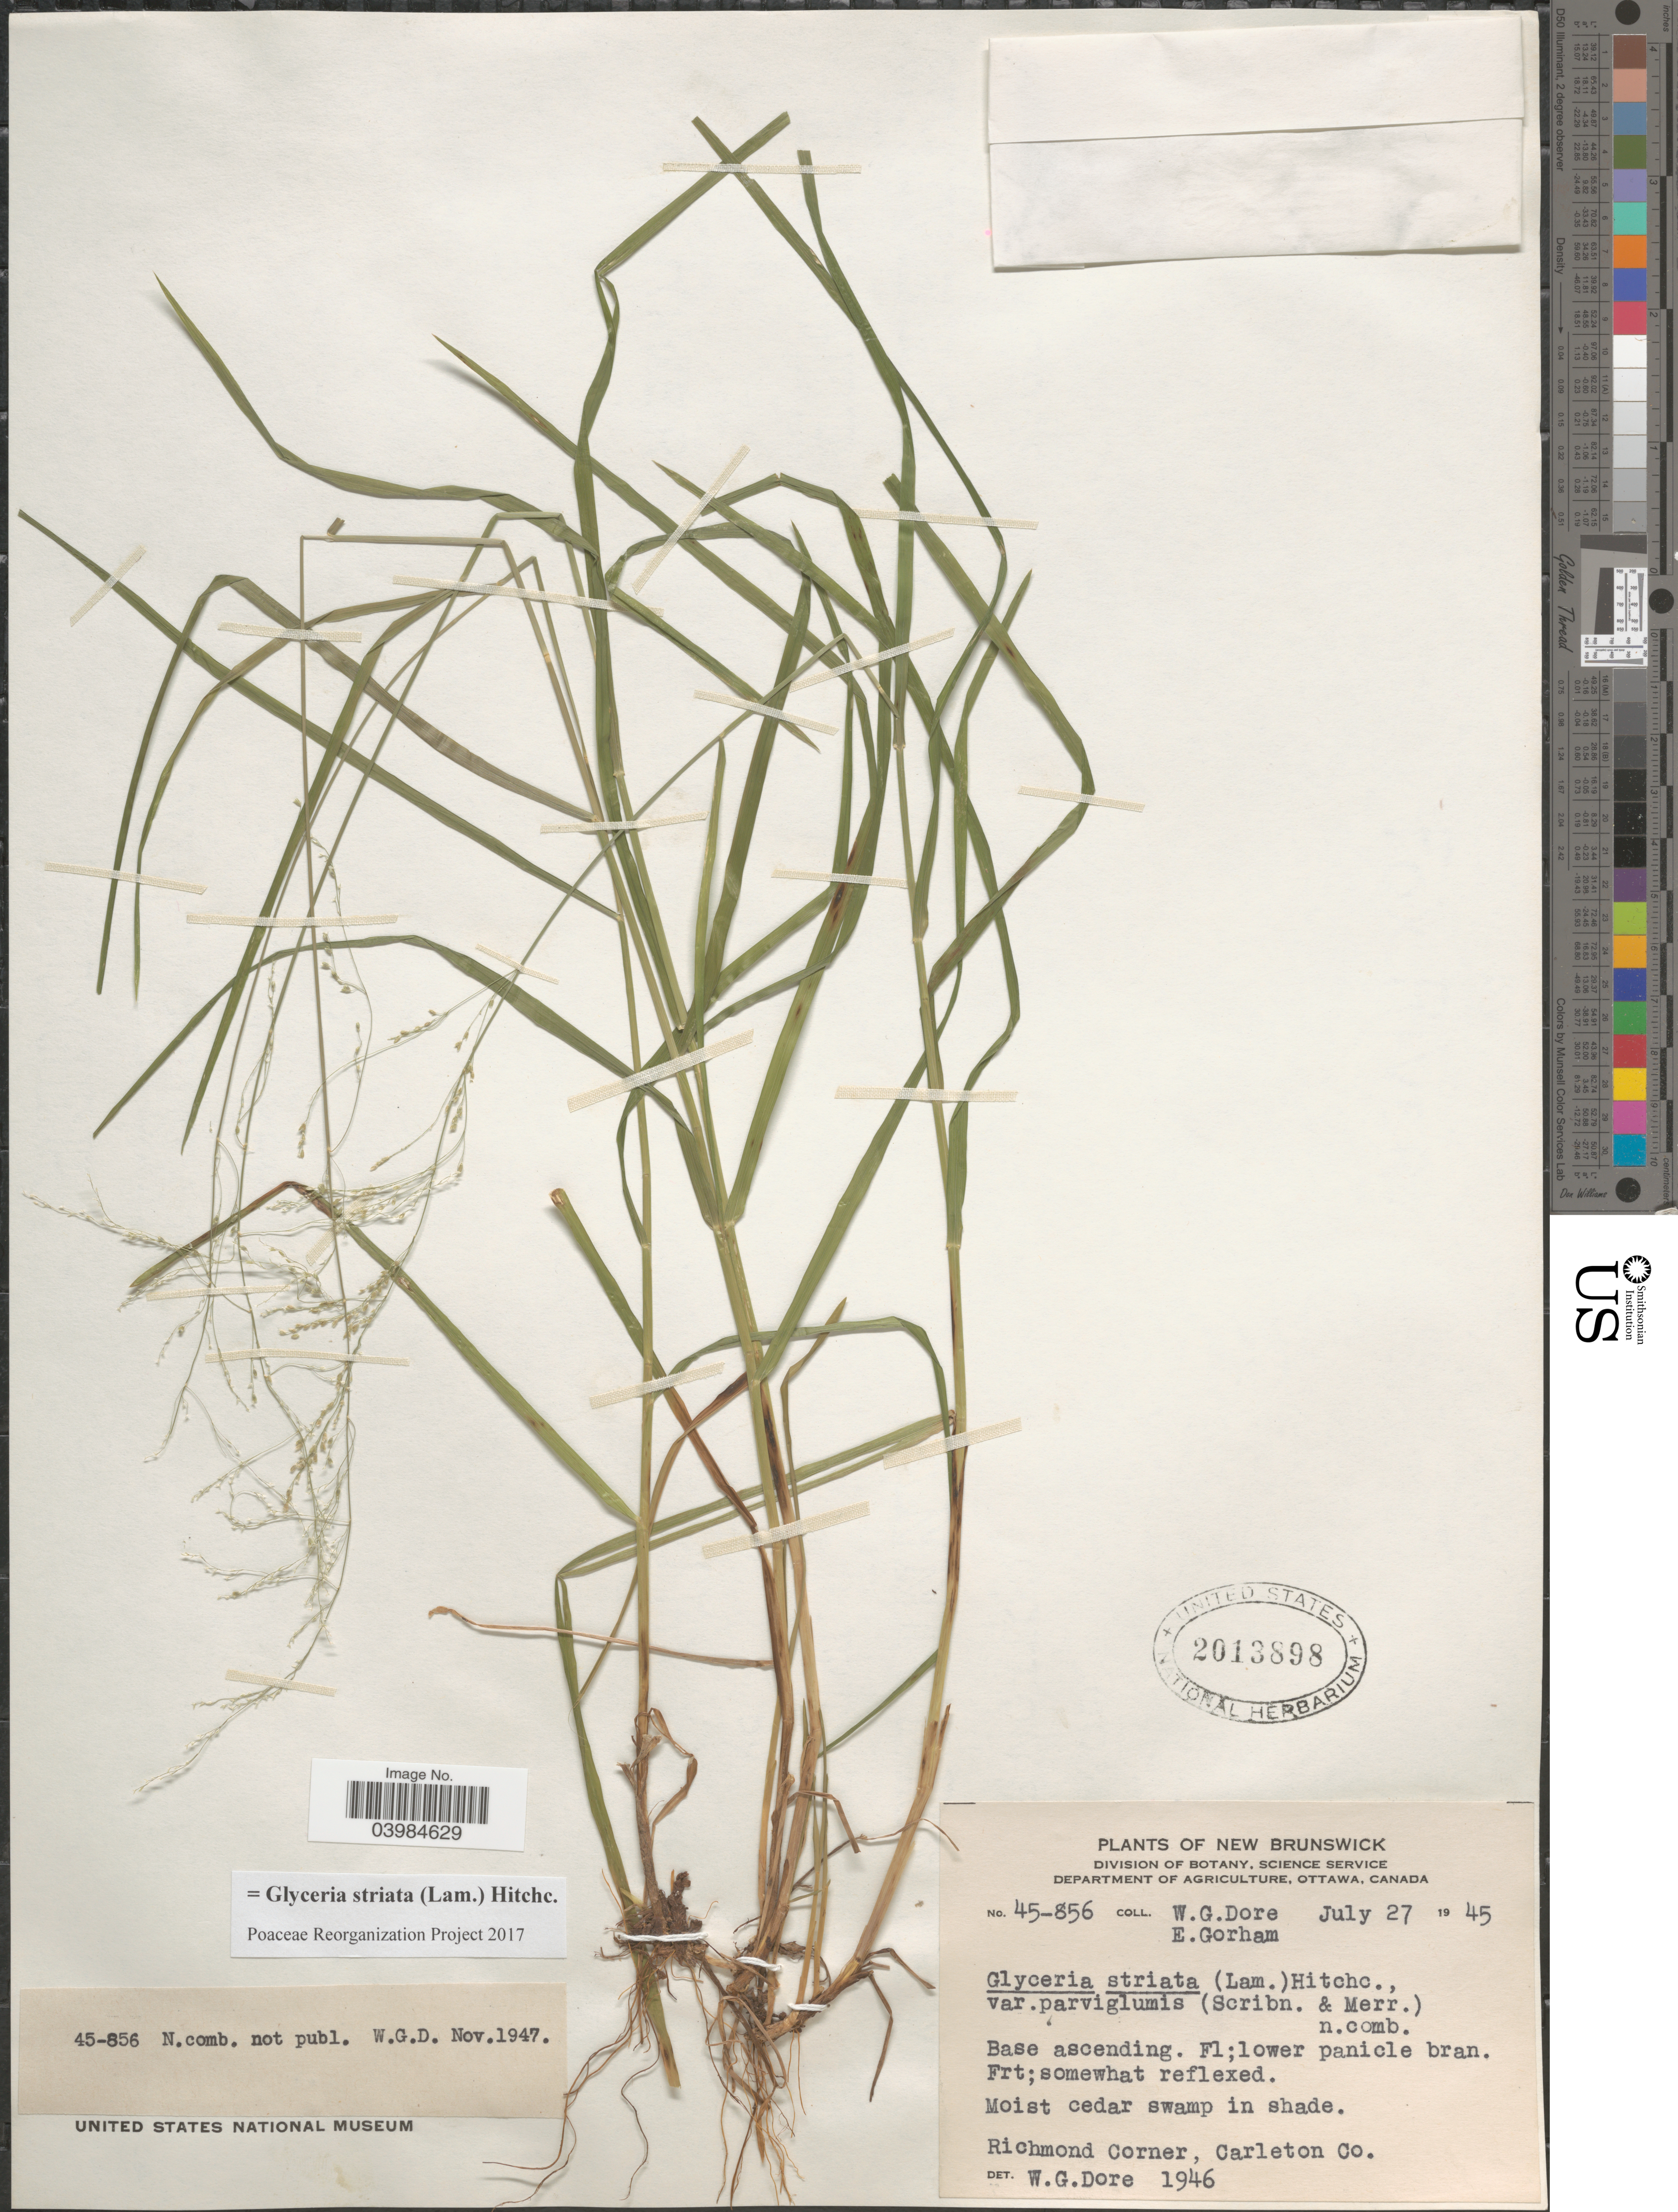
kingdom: Plantae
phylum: Tracheophyta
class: Liliopsida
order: Poales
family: Poaceae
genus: Glyceria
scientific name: Glyceria striata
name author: (Lam.) Hitchc.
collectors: W. Dore & E. Gorham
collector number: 45-856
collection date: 1945-07-27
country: Canada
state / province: New Brunswick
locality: Moist cedar swamp in shade. Richmond Corner, Carleton Co.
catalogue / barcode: US 2013898